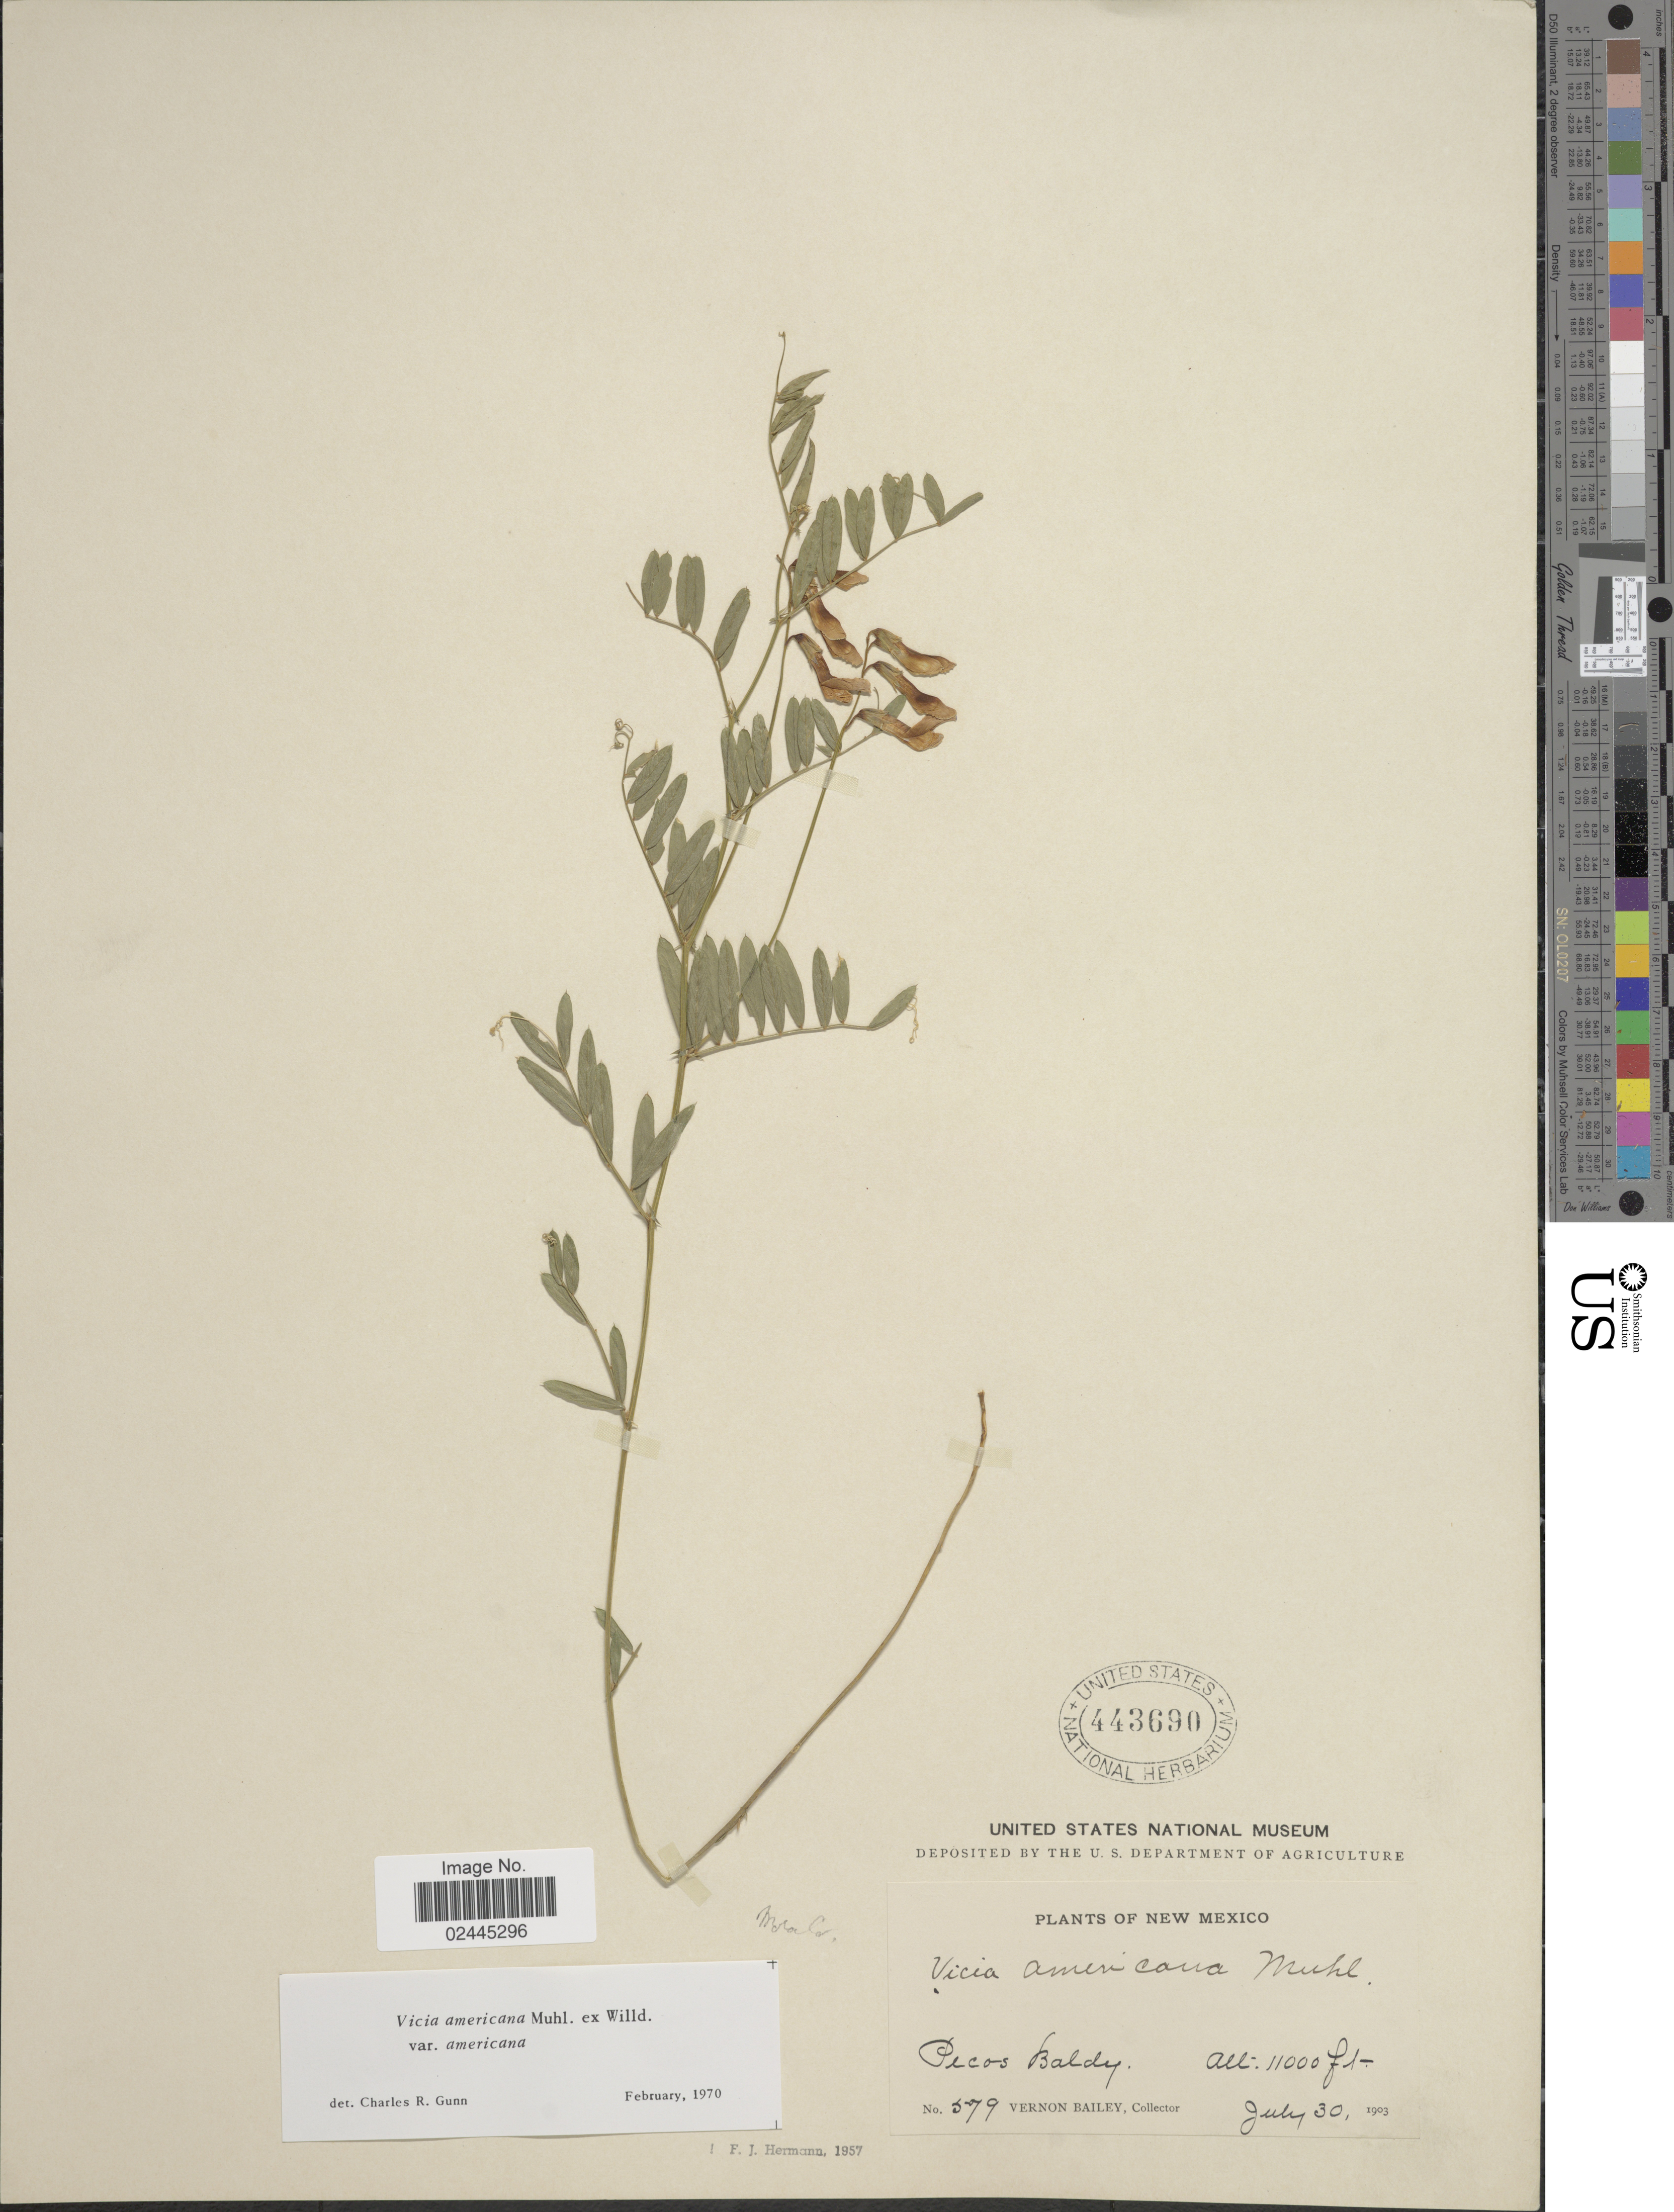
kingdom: Plantae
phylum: Tracheophyta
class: Magnoliopsida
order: Fabales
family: Fabaceae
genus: Vicia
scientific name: Vicia americana var. americana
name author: Muhl. ex Willd.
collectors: V. O. Bailey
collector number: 579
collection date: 1903-07-30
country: United States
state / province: New Mexico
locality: Pecos Baldy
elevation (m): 3353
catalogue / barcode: US 443690